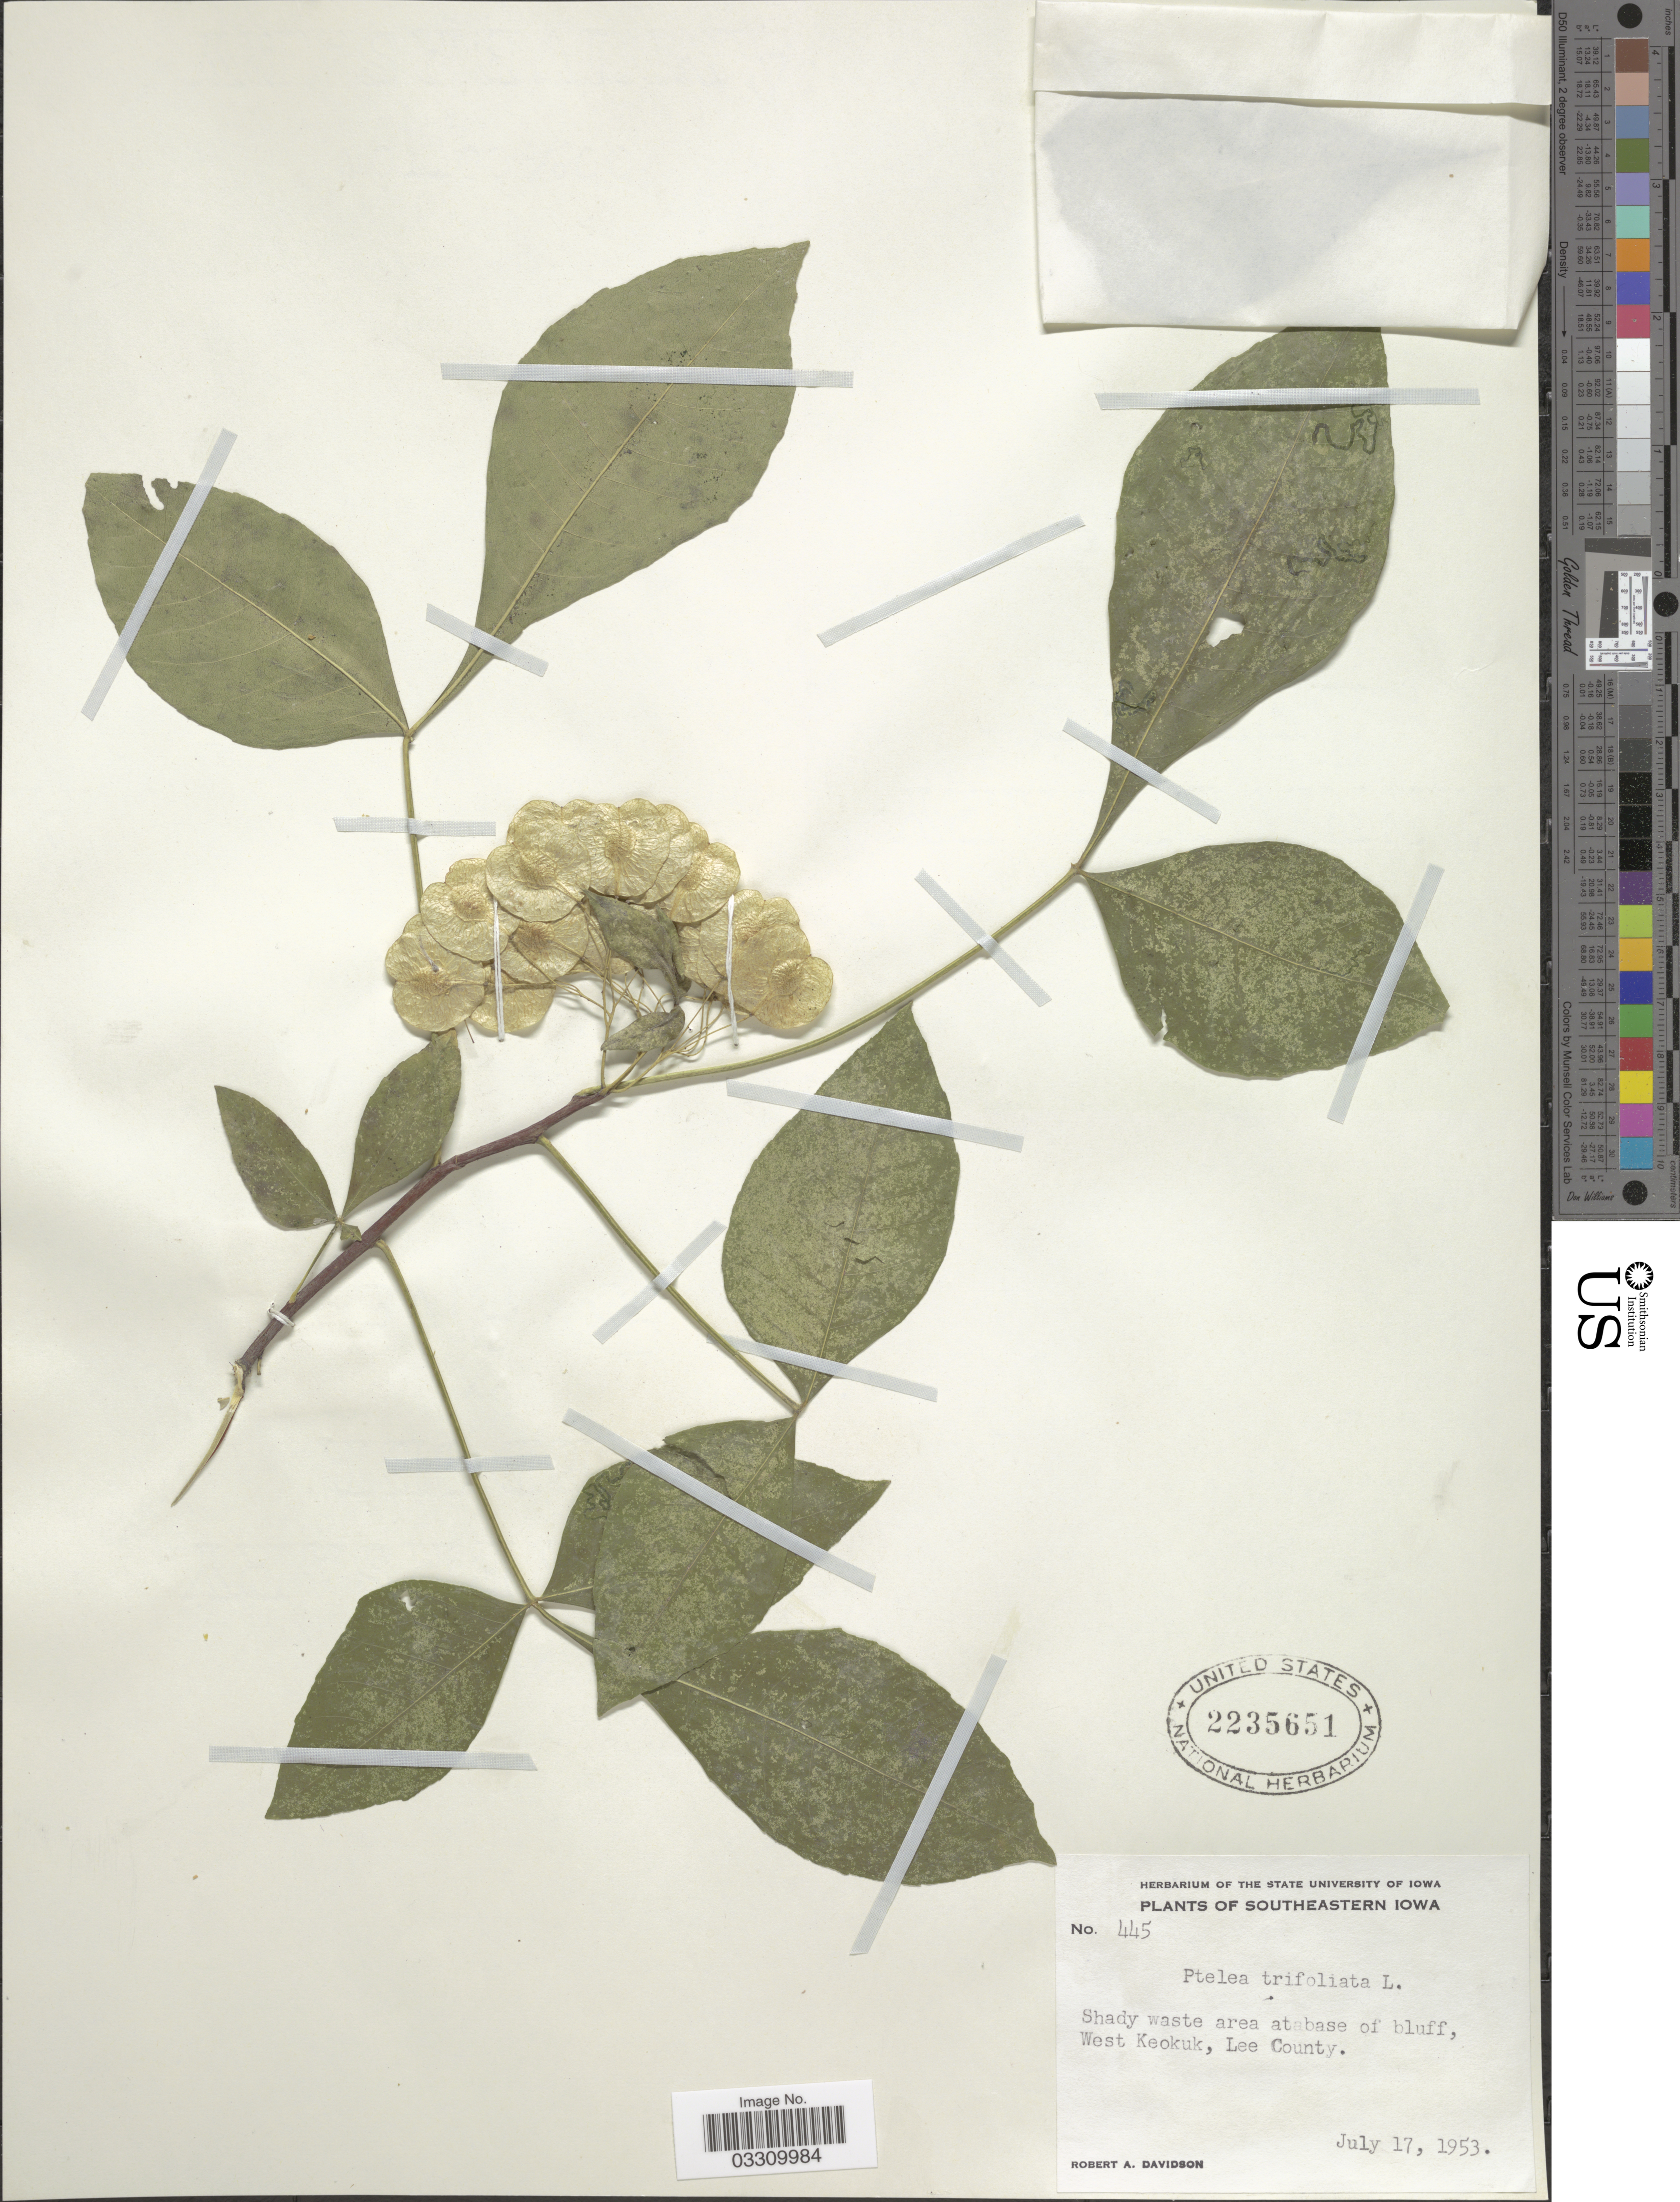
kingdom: Plantae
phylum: Tracheophyta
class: Magnoliopsida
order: Sapindales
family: Rutaceae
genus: Ptelea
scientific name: Ptelea trifoliata subsp. trifoliata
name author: L.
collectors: R. A. Davidson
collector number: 445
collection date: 1953-07-17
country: United States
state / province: Iowa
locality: Southeastern Iowa. West Keokuk, Lee County.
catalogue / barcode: US 2235651